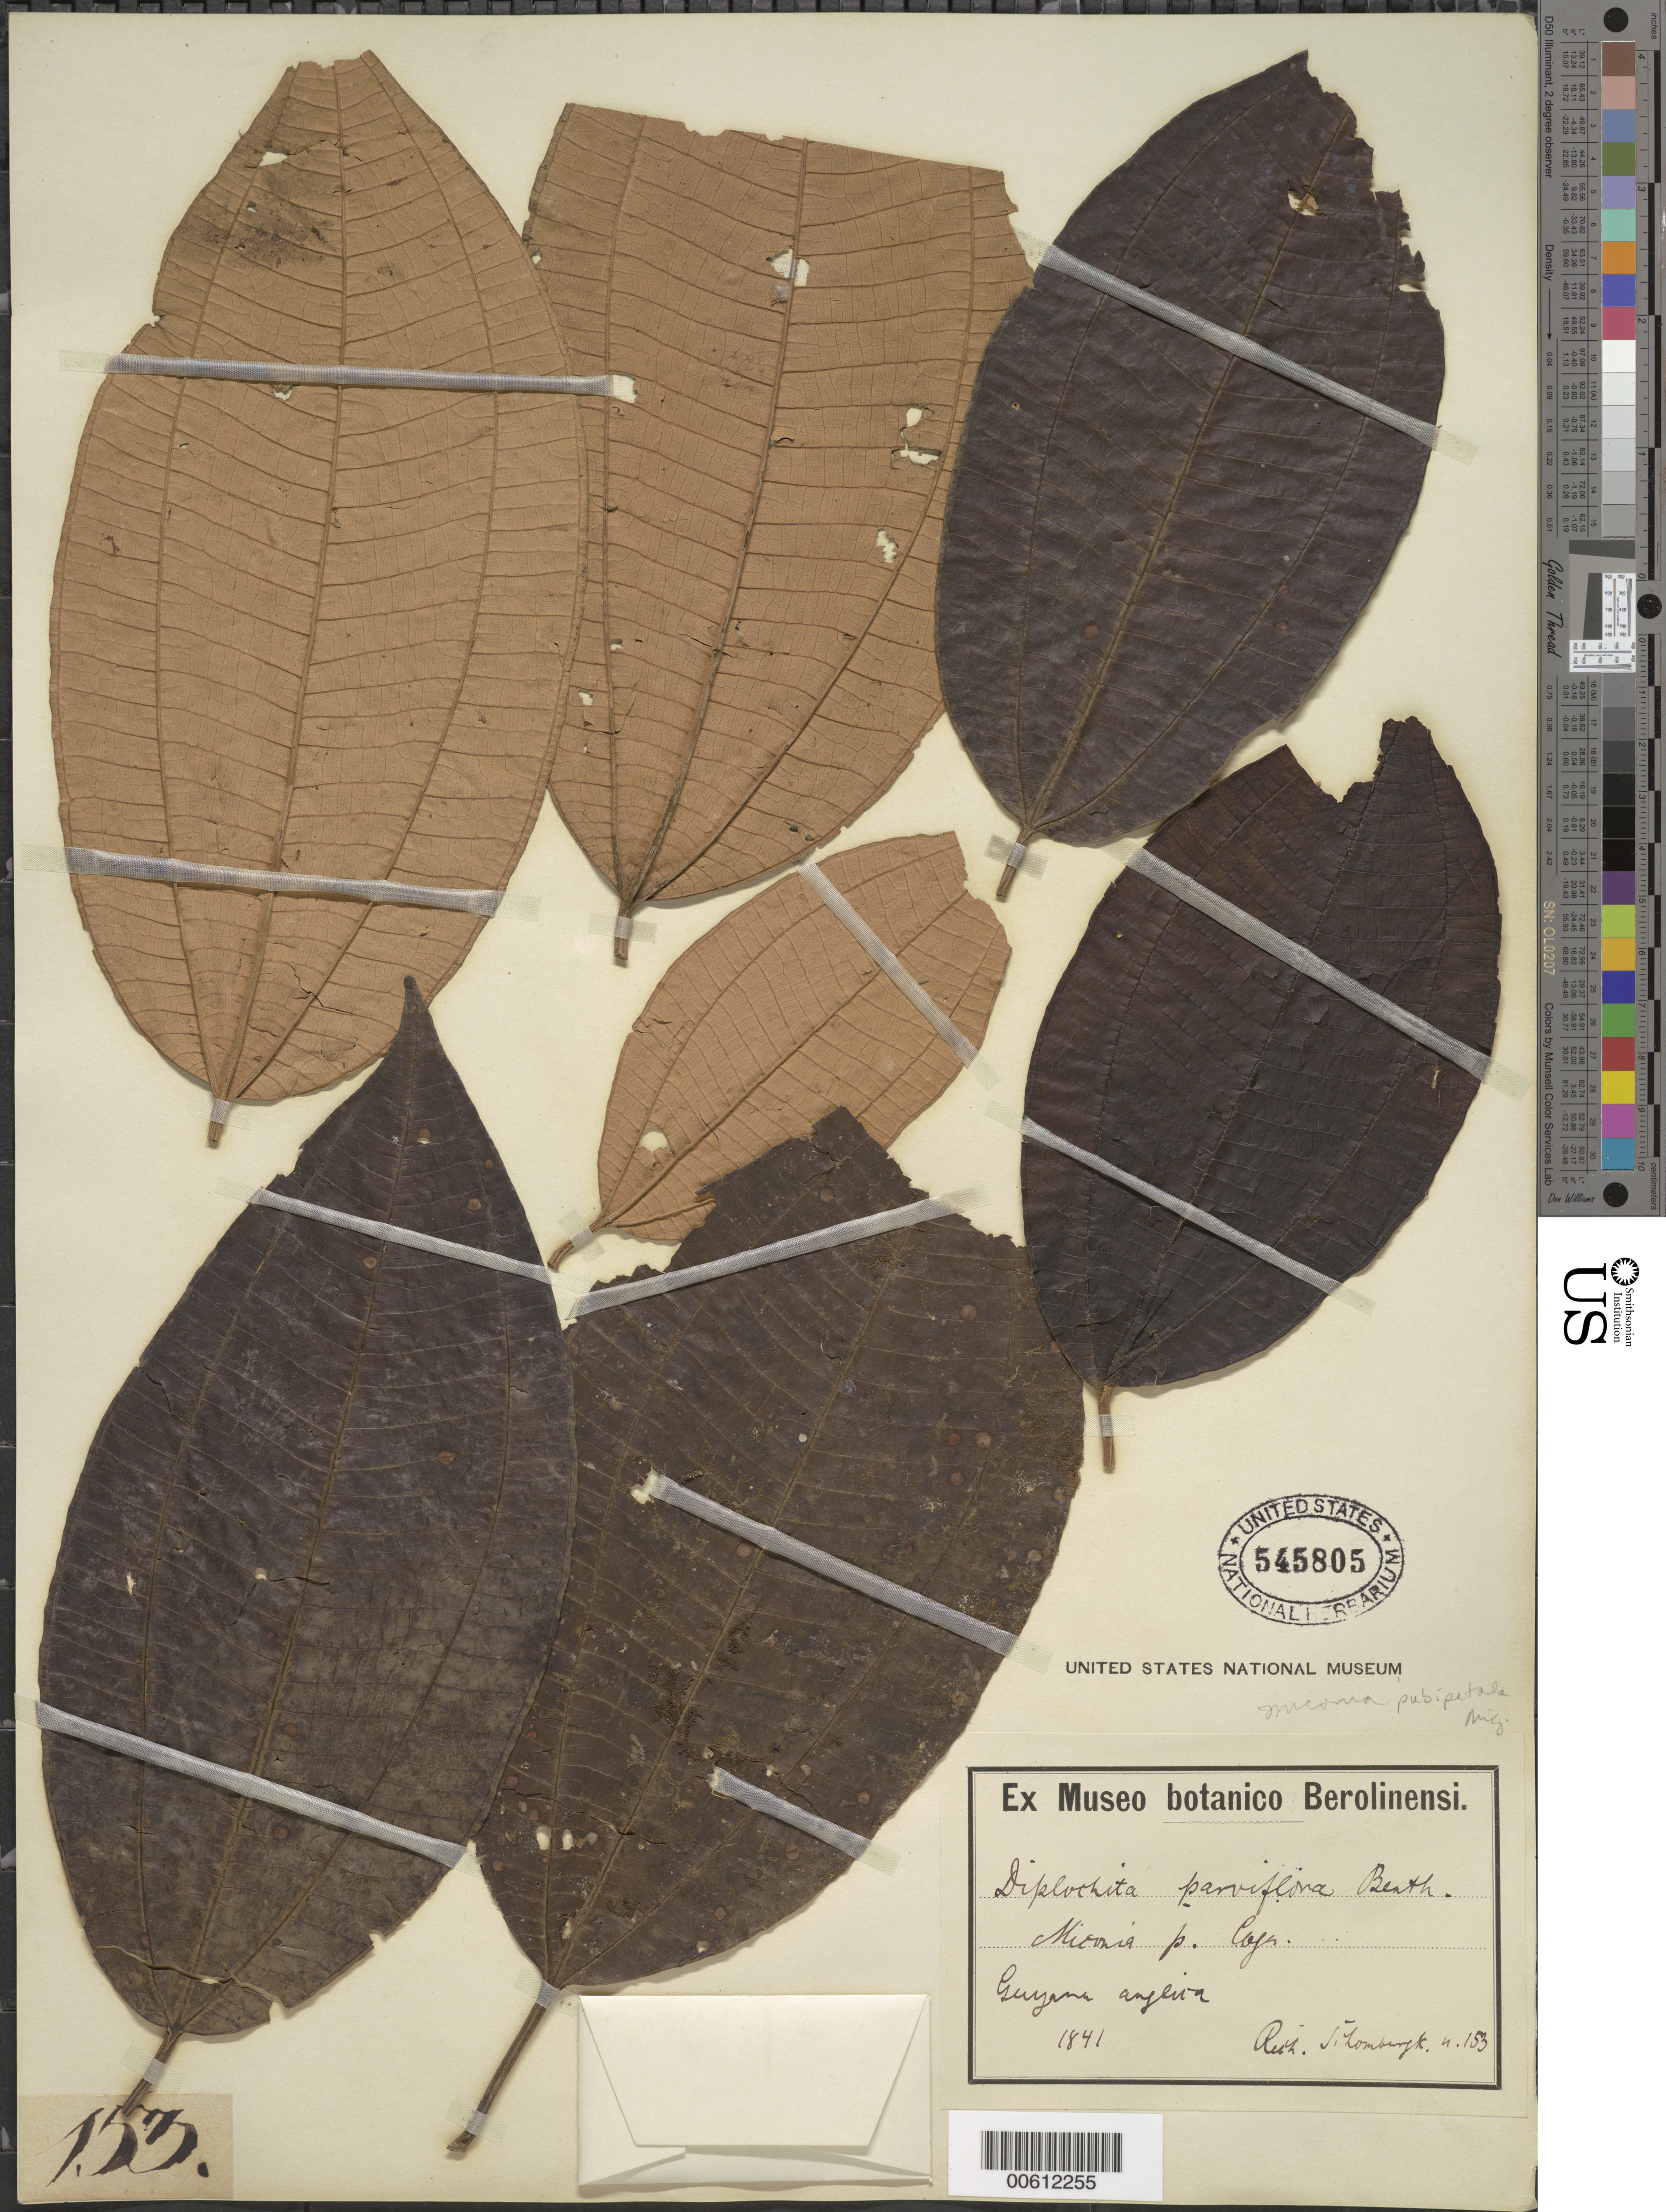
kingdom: Plantae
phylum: Tracheophyta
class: Magnoliopsida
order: Myrtales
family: Melastomataceae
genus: Miconia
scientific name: Miconia pubipetala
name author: Miq.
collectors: M. R. Schomburgk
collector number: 153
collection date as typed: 1841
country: Guyana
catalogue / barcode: US 545805